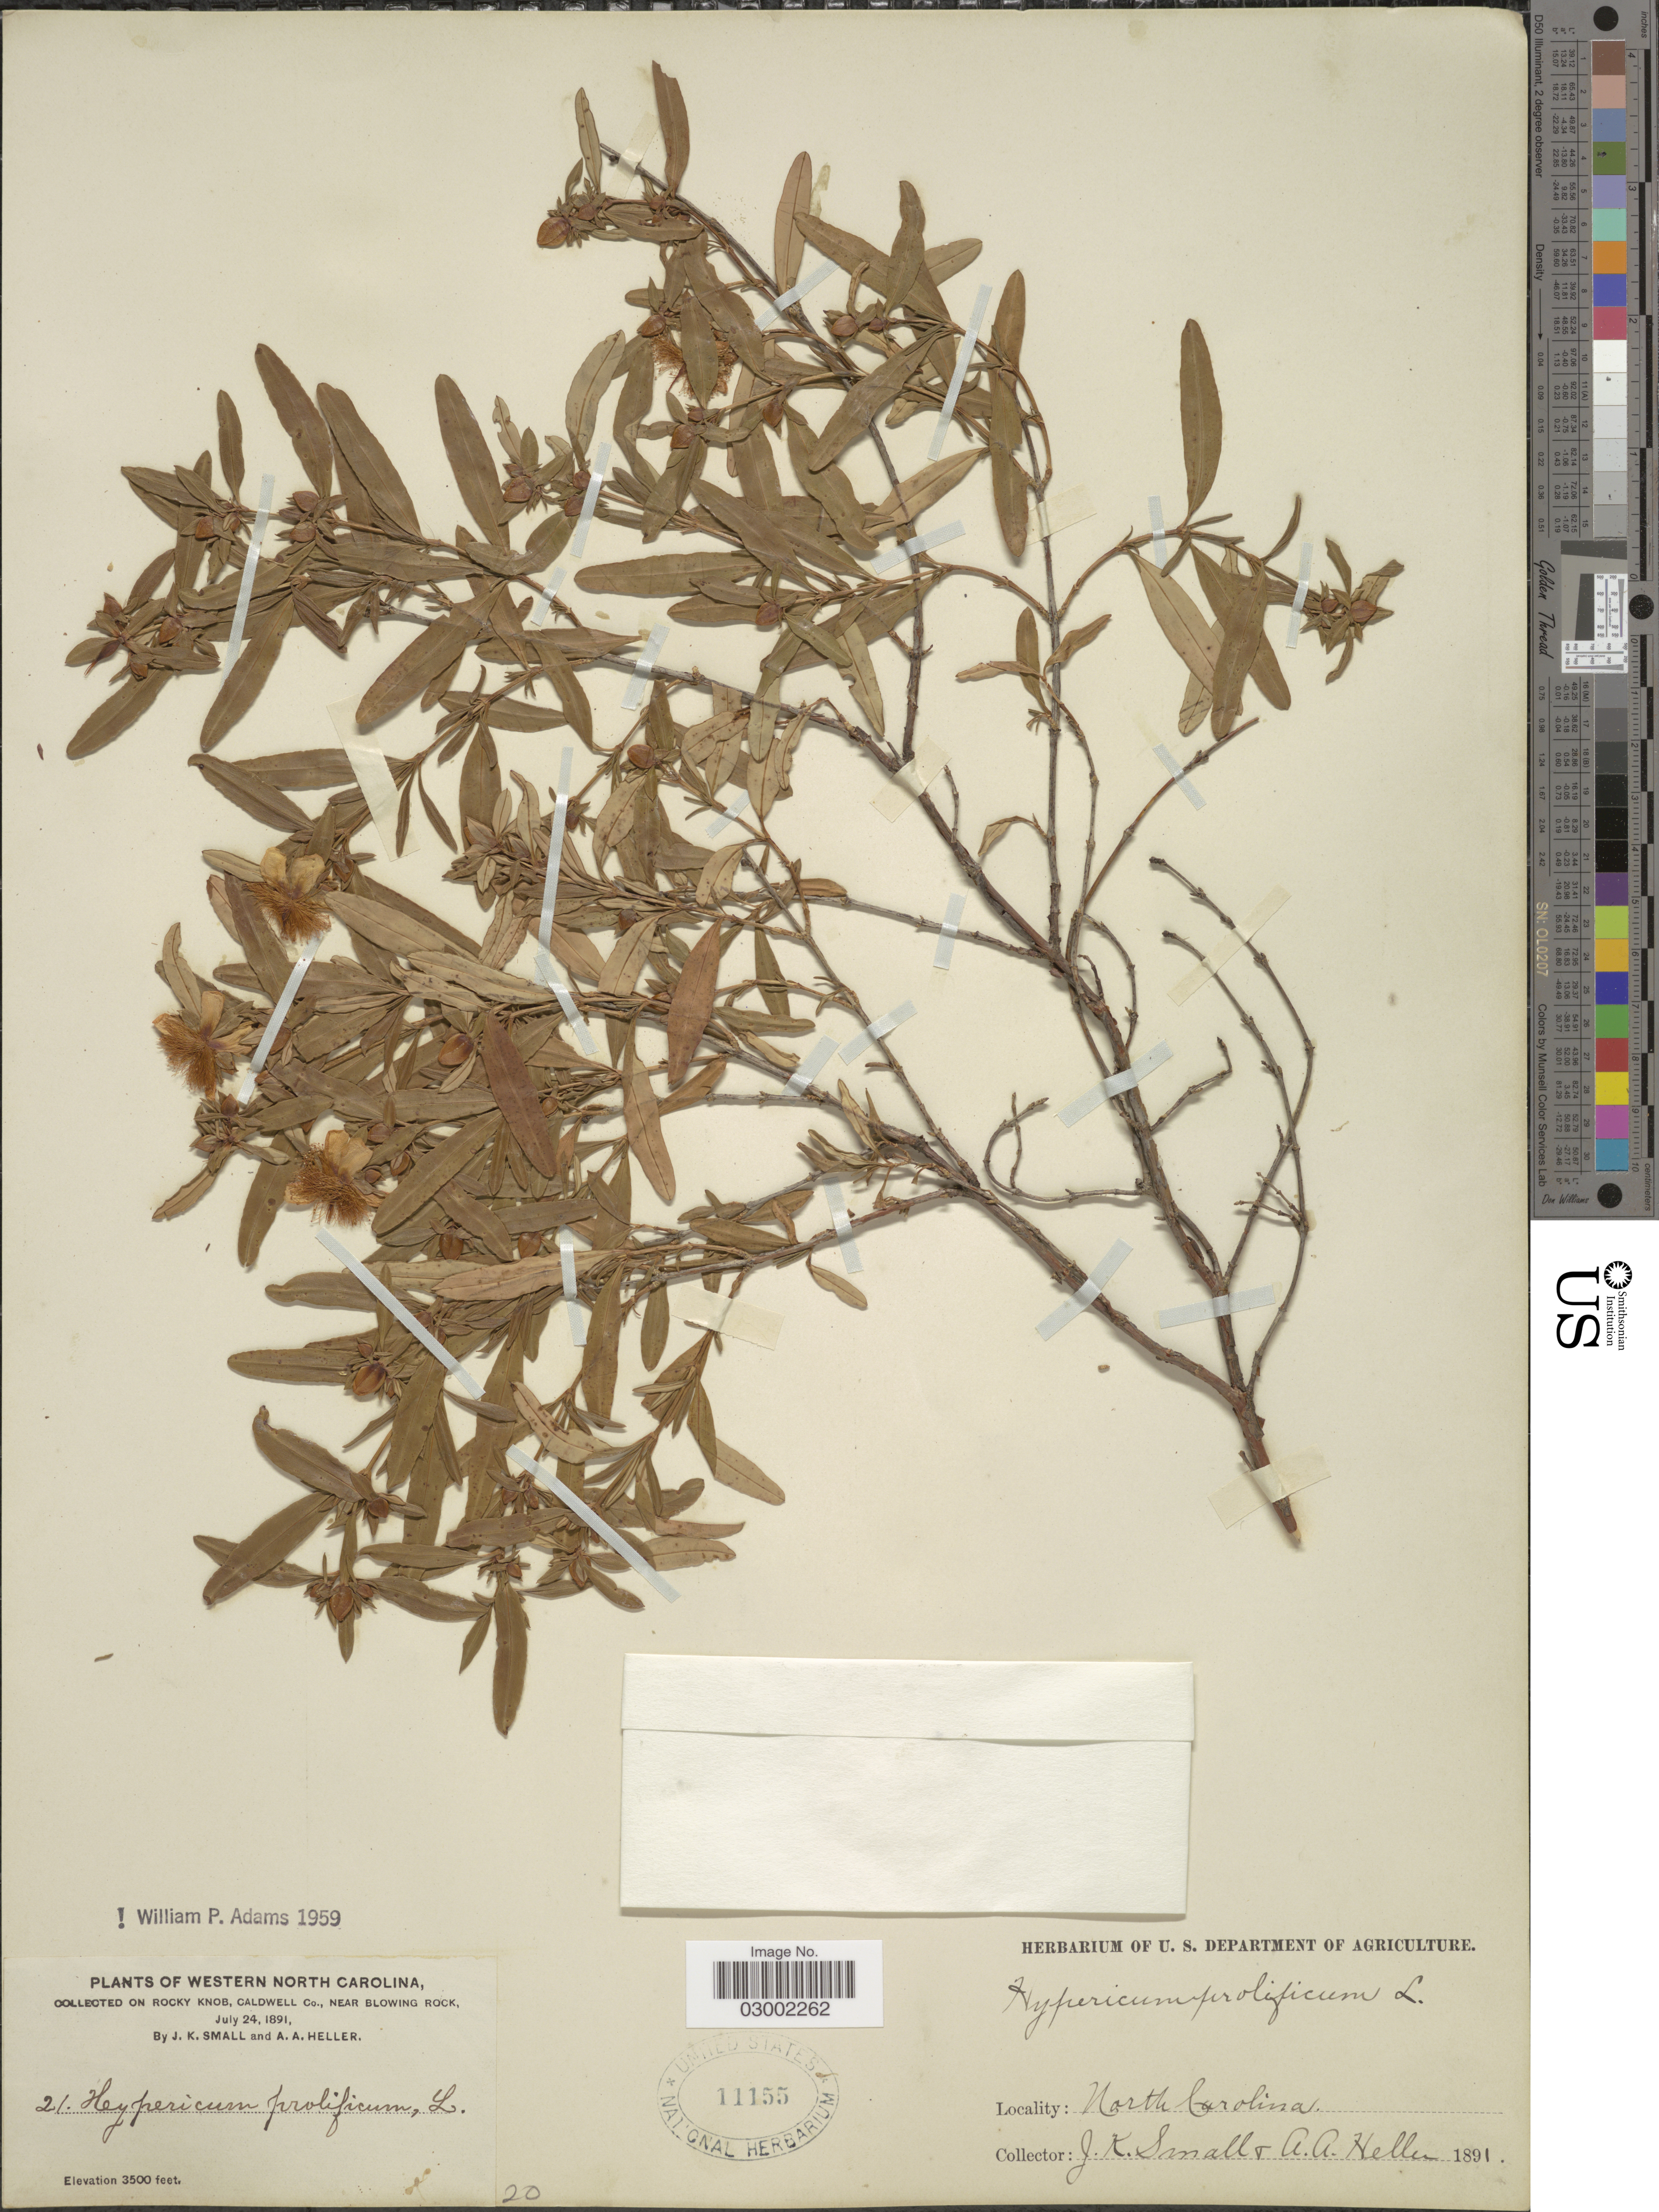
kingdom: Plantae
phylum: Tracheophyta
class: Magnoliopsida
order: Malpighiales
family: Hypericaceae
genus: Hypericum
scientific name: Hypericum prolificum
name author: L.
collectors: J. K. Small & A. A. Heller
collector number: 21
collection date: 1891-07-24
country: United States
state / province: North Carolina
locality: Western North Carolina. On Rocky Knob, Caldwell Co., near Blowing Rock.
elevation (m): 1067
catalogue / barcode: US 11155